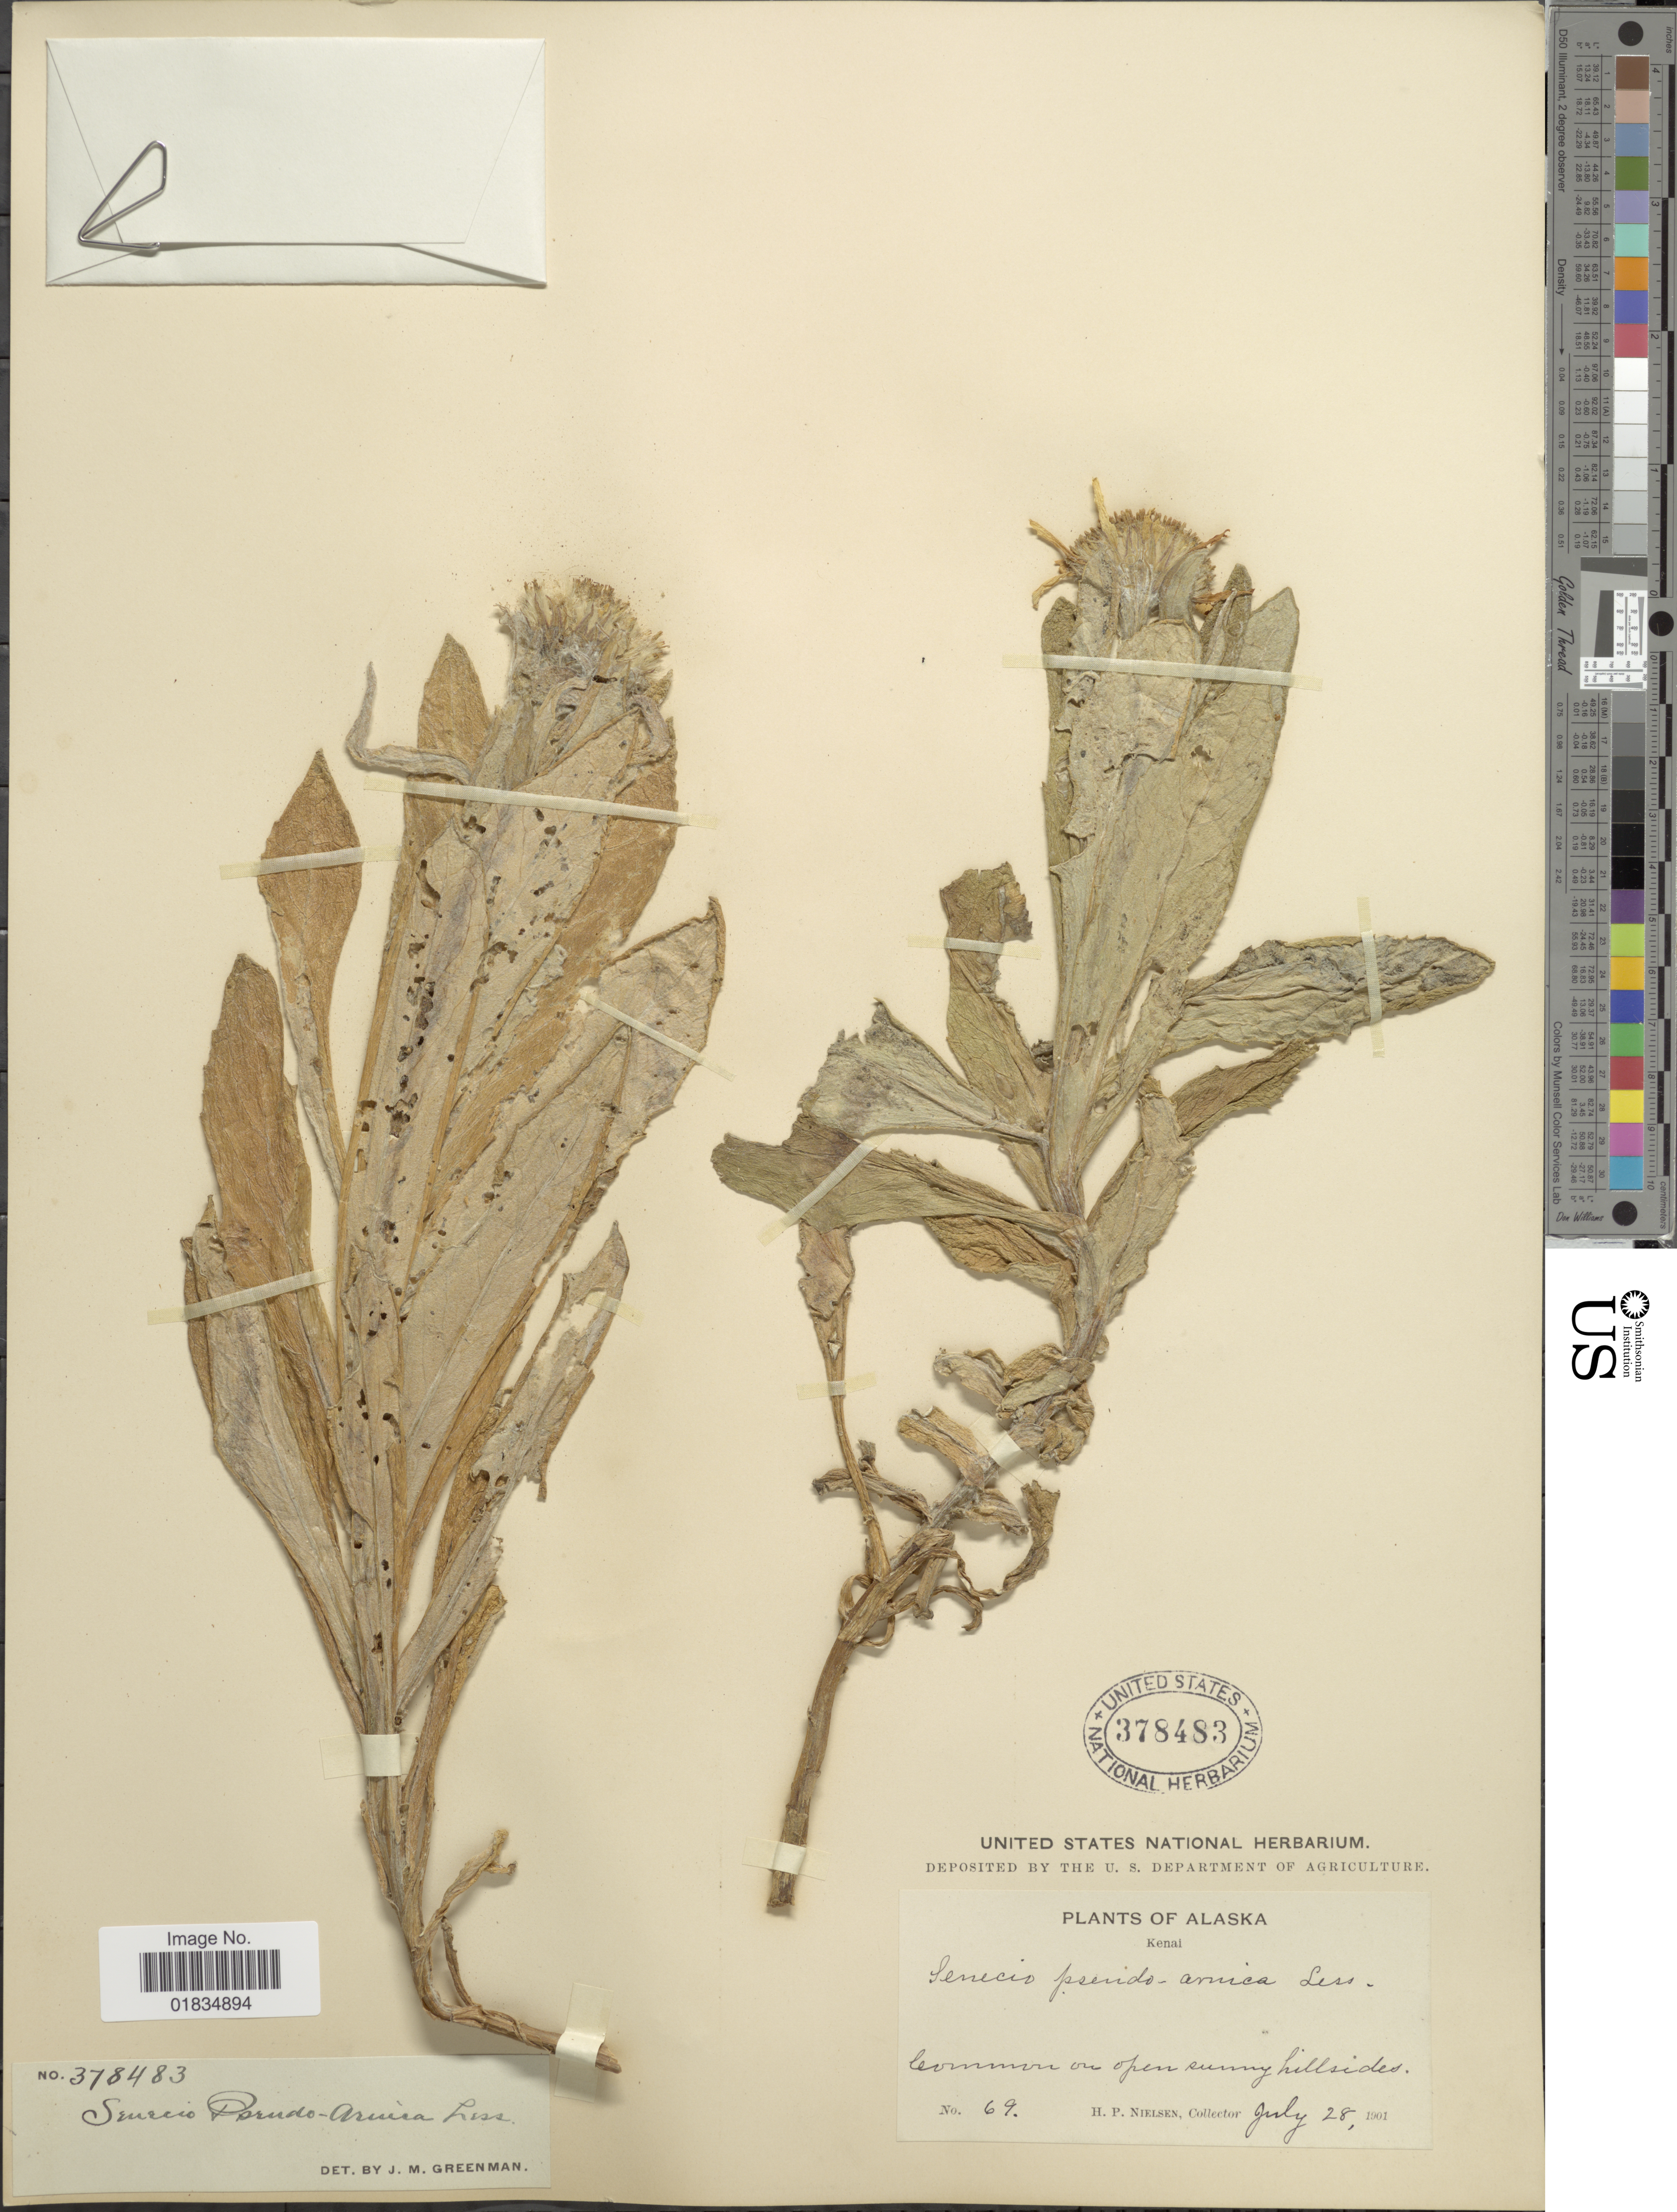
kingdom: Plantae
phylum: Tracheophyta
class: Magnoliopsida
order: Asterales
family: Asteraceae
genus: Senecio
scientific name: Senecio pseudoarnica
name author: Less.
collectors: H. P. Nielsen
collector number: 69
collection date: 1901-07-28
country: United States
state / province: Alaska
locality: Kenai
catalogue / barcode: US 378483